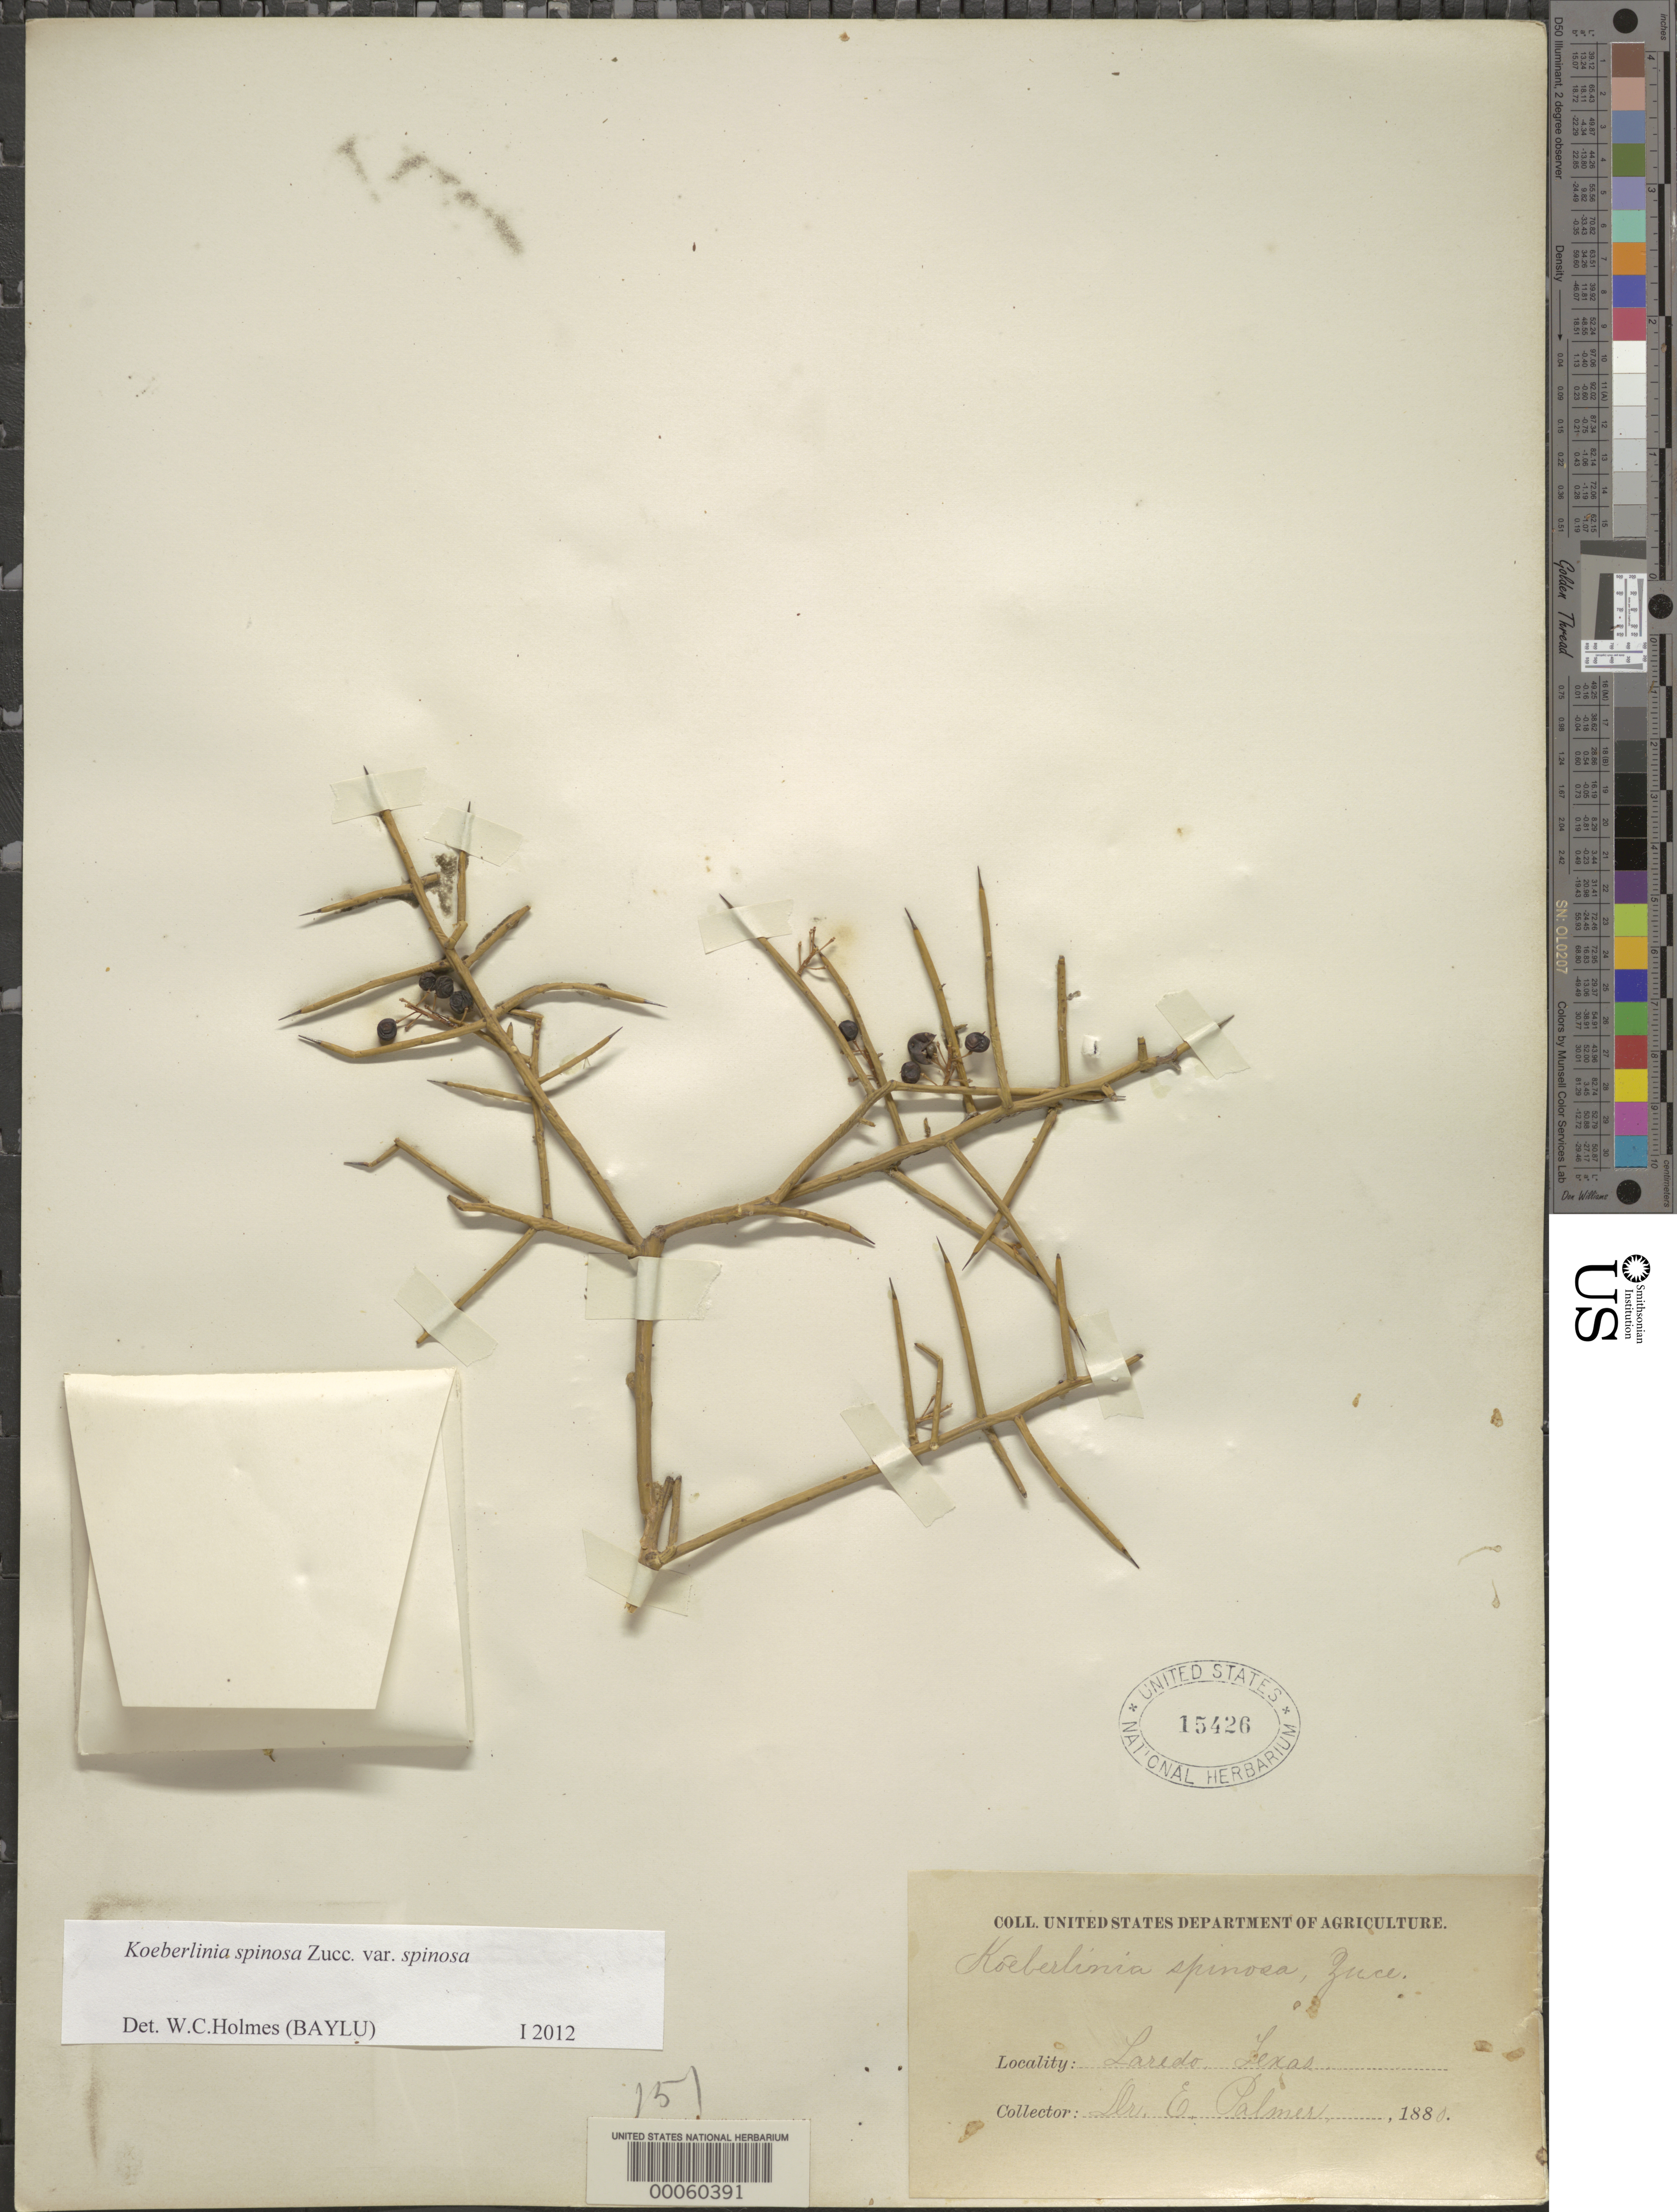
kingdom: Plantae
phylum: Tracheophyta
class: Magnoliopsida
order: Brassicales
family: Koeberliniaceae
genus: Koeberlinia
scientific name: Koeberlinia spinosa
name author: Zucc.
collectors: E. Palmer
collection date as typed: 1880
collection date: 1880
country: United States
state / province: Texas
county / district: Webb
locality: Laredo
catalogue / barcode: US 15426